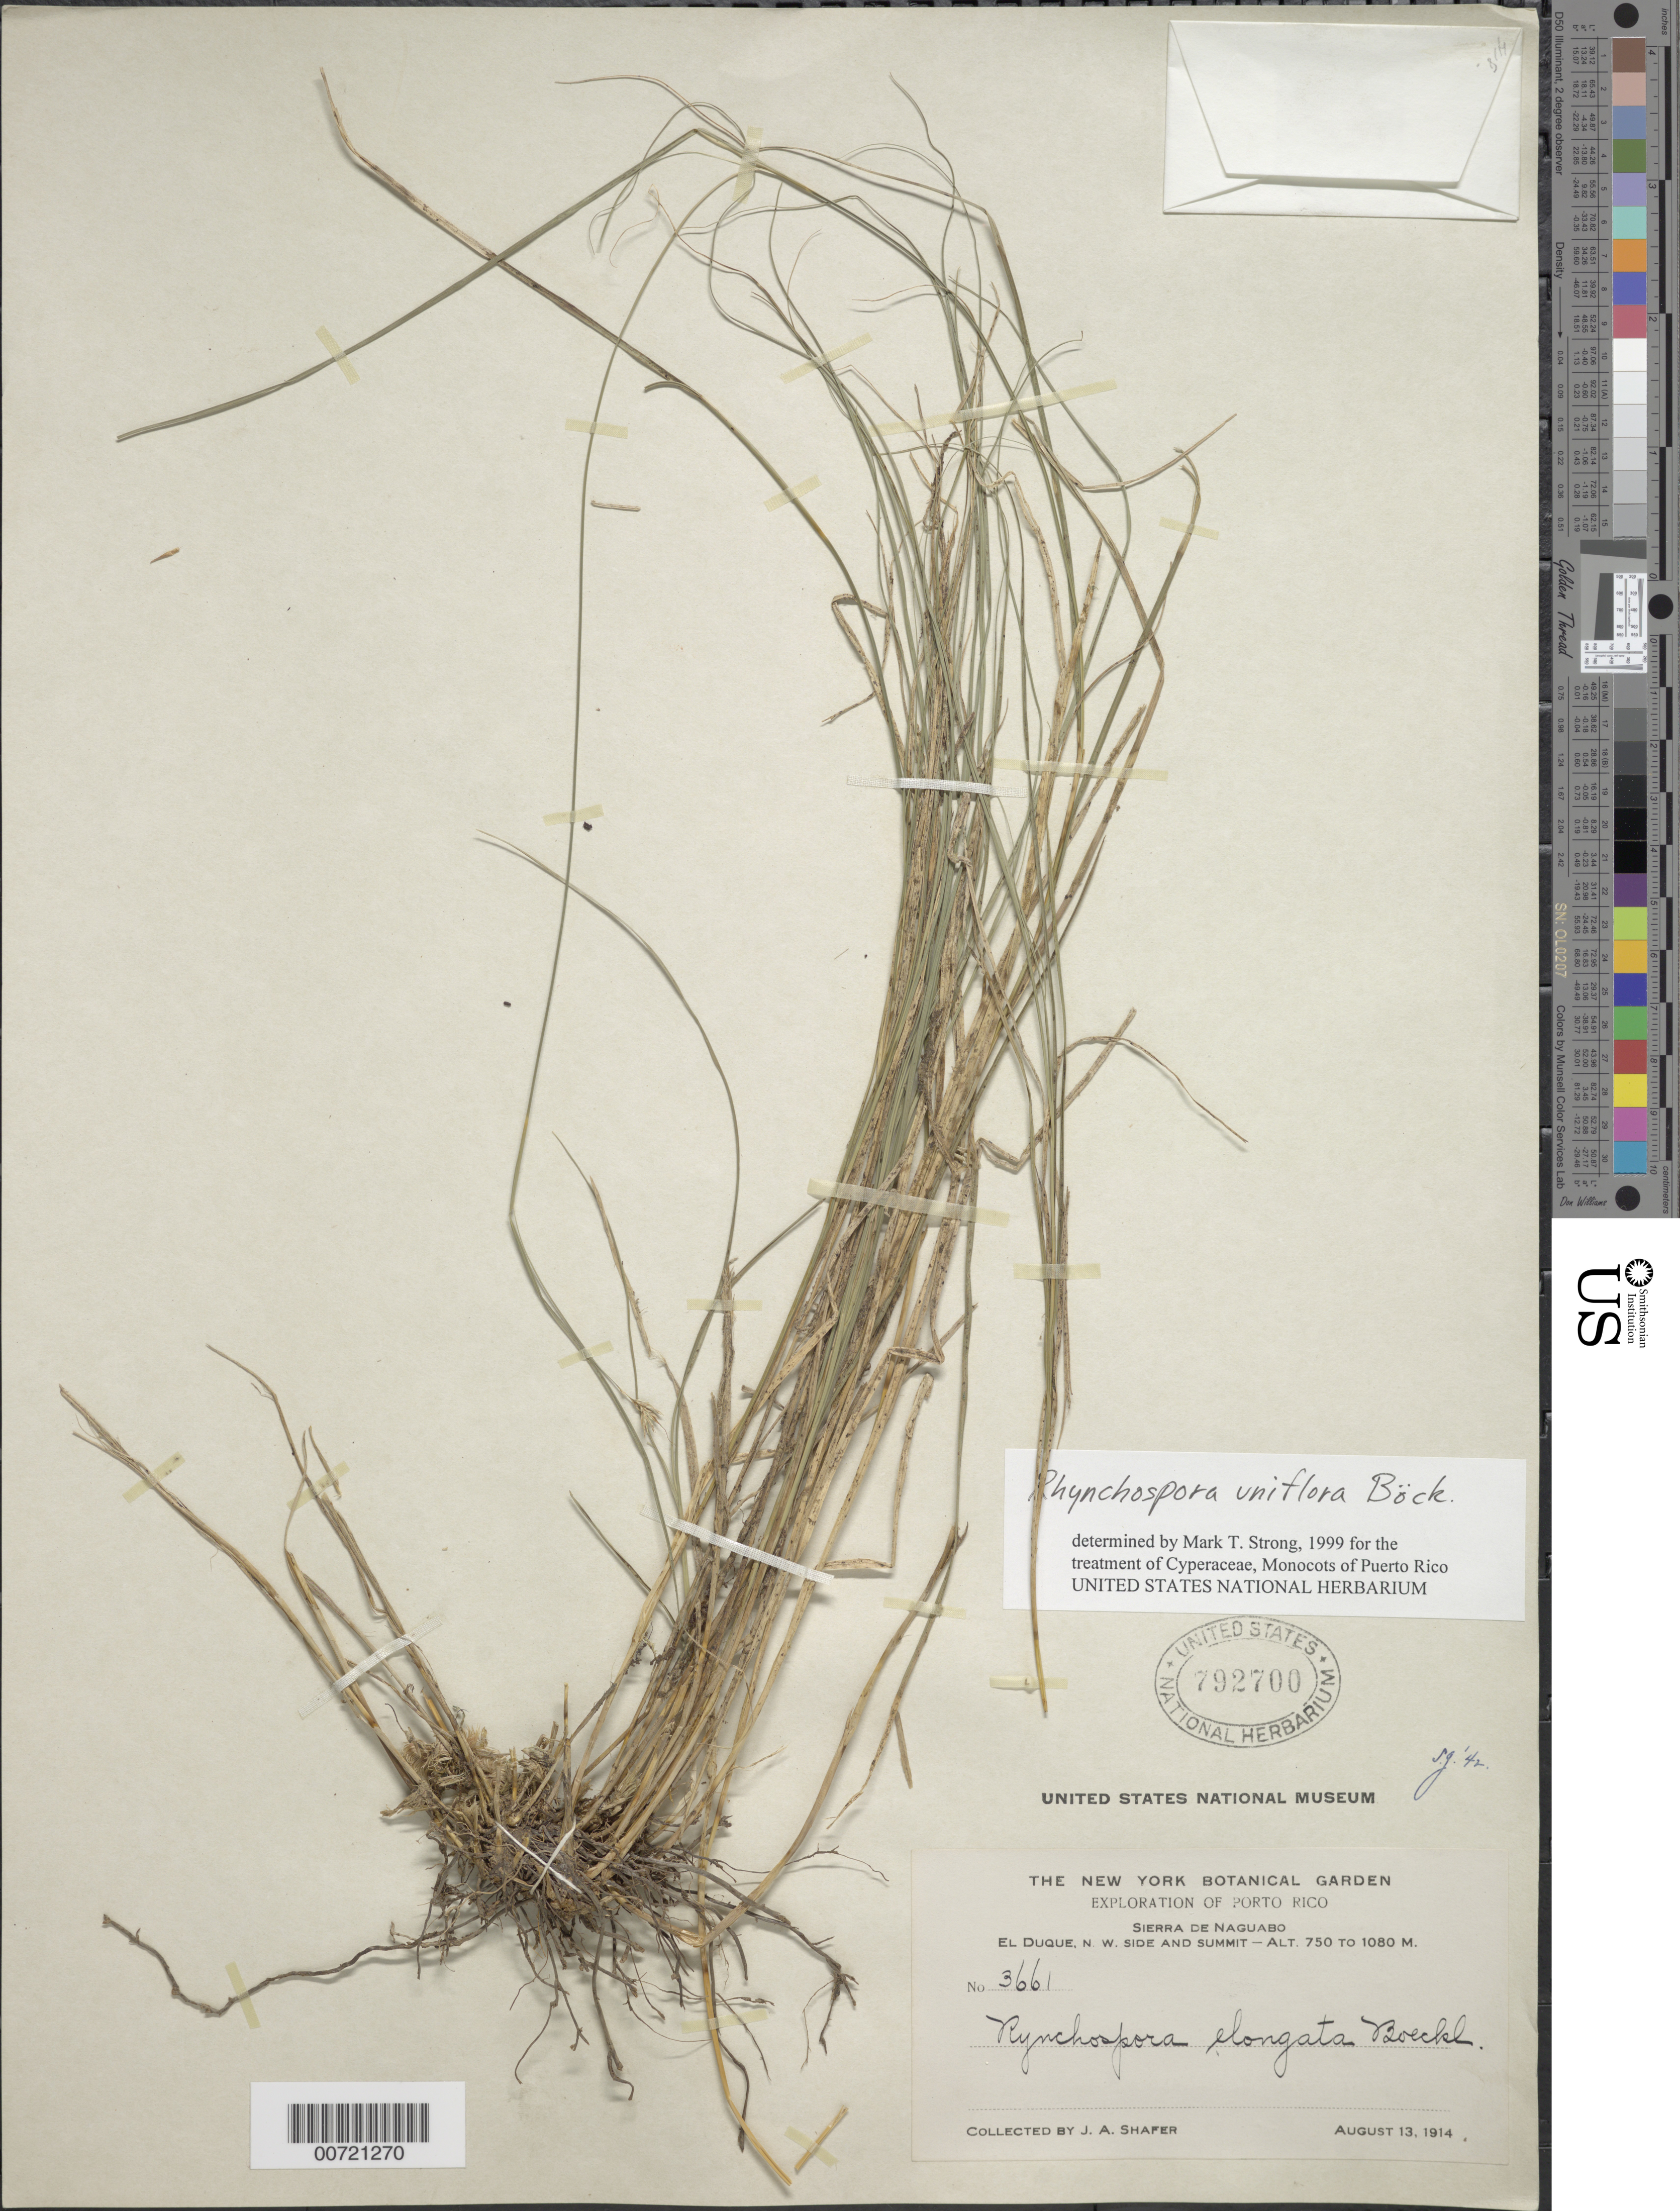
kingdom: Plantae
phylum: Tracheophyta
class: Liliopsida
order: Poales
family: Cyperaceae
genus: Rhynchospora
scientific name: Rhynchospora uniflora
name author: Boeckeler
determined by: Strong, M. T., (US), Smithsonian Institution - National Museum of Natural History (UNITED STATES)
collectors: J. A. Shafer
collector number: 3661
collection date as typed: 13 Aug 1914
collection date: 1914-08-13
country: Puerto Rico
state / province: Naguabo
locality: Sierra de Naguabo, El Yunque, NW side and summit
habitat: Under stragling trees? in wet moss near top of peak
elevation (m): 750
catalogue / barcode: US 792700